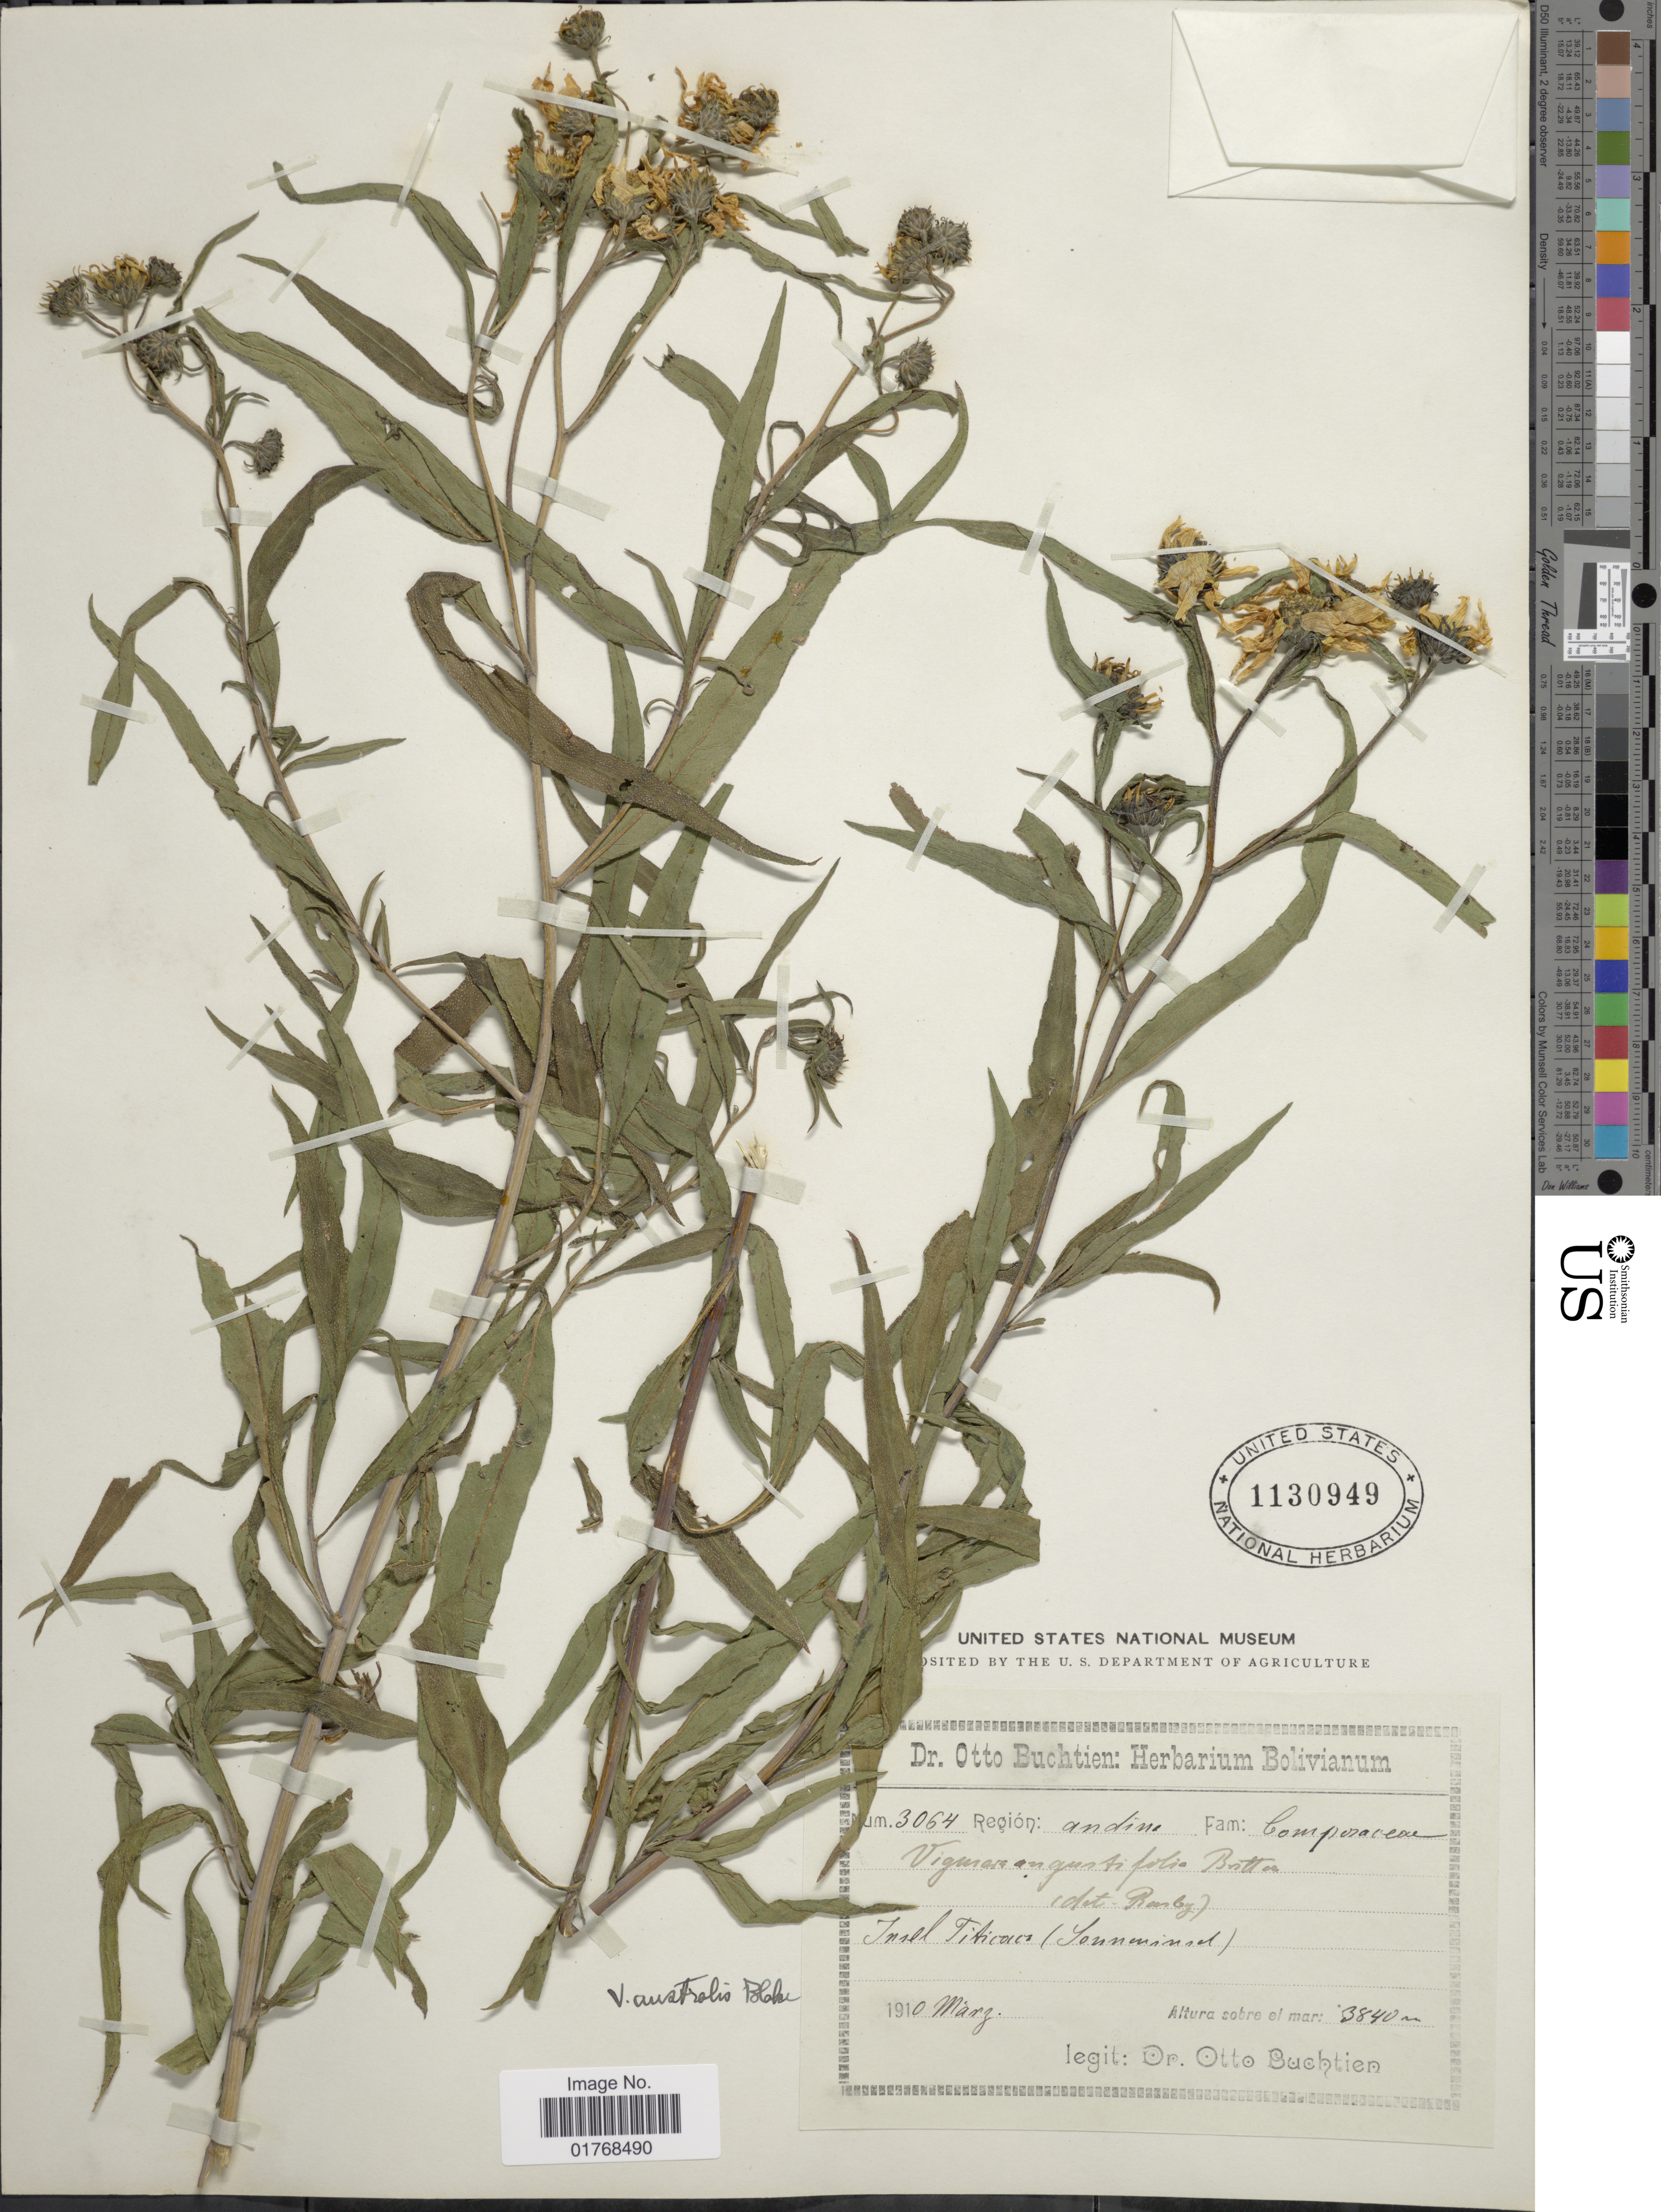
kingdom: Plantae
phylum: Tracheophyta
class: Magnoliopsida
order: Asterales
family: Asteraceae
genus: Viguiera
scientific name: Viguiera australis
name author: Blake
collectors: O. Buchtien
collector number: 3064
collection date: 1910-03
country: Bolivia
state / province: La Paz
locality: Región: andina. Insel Titicaca (Sonneninsel)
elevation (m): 3840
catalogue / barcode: US 1130949